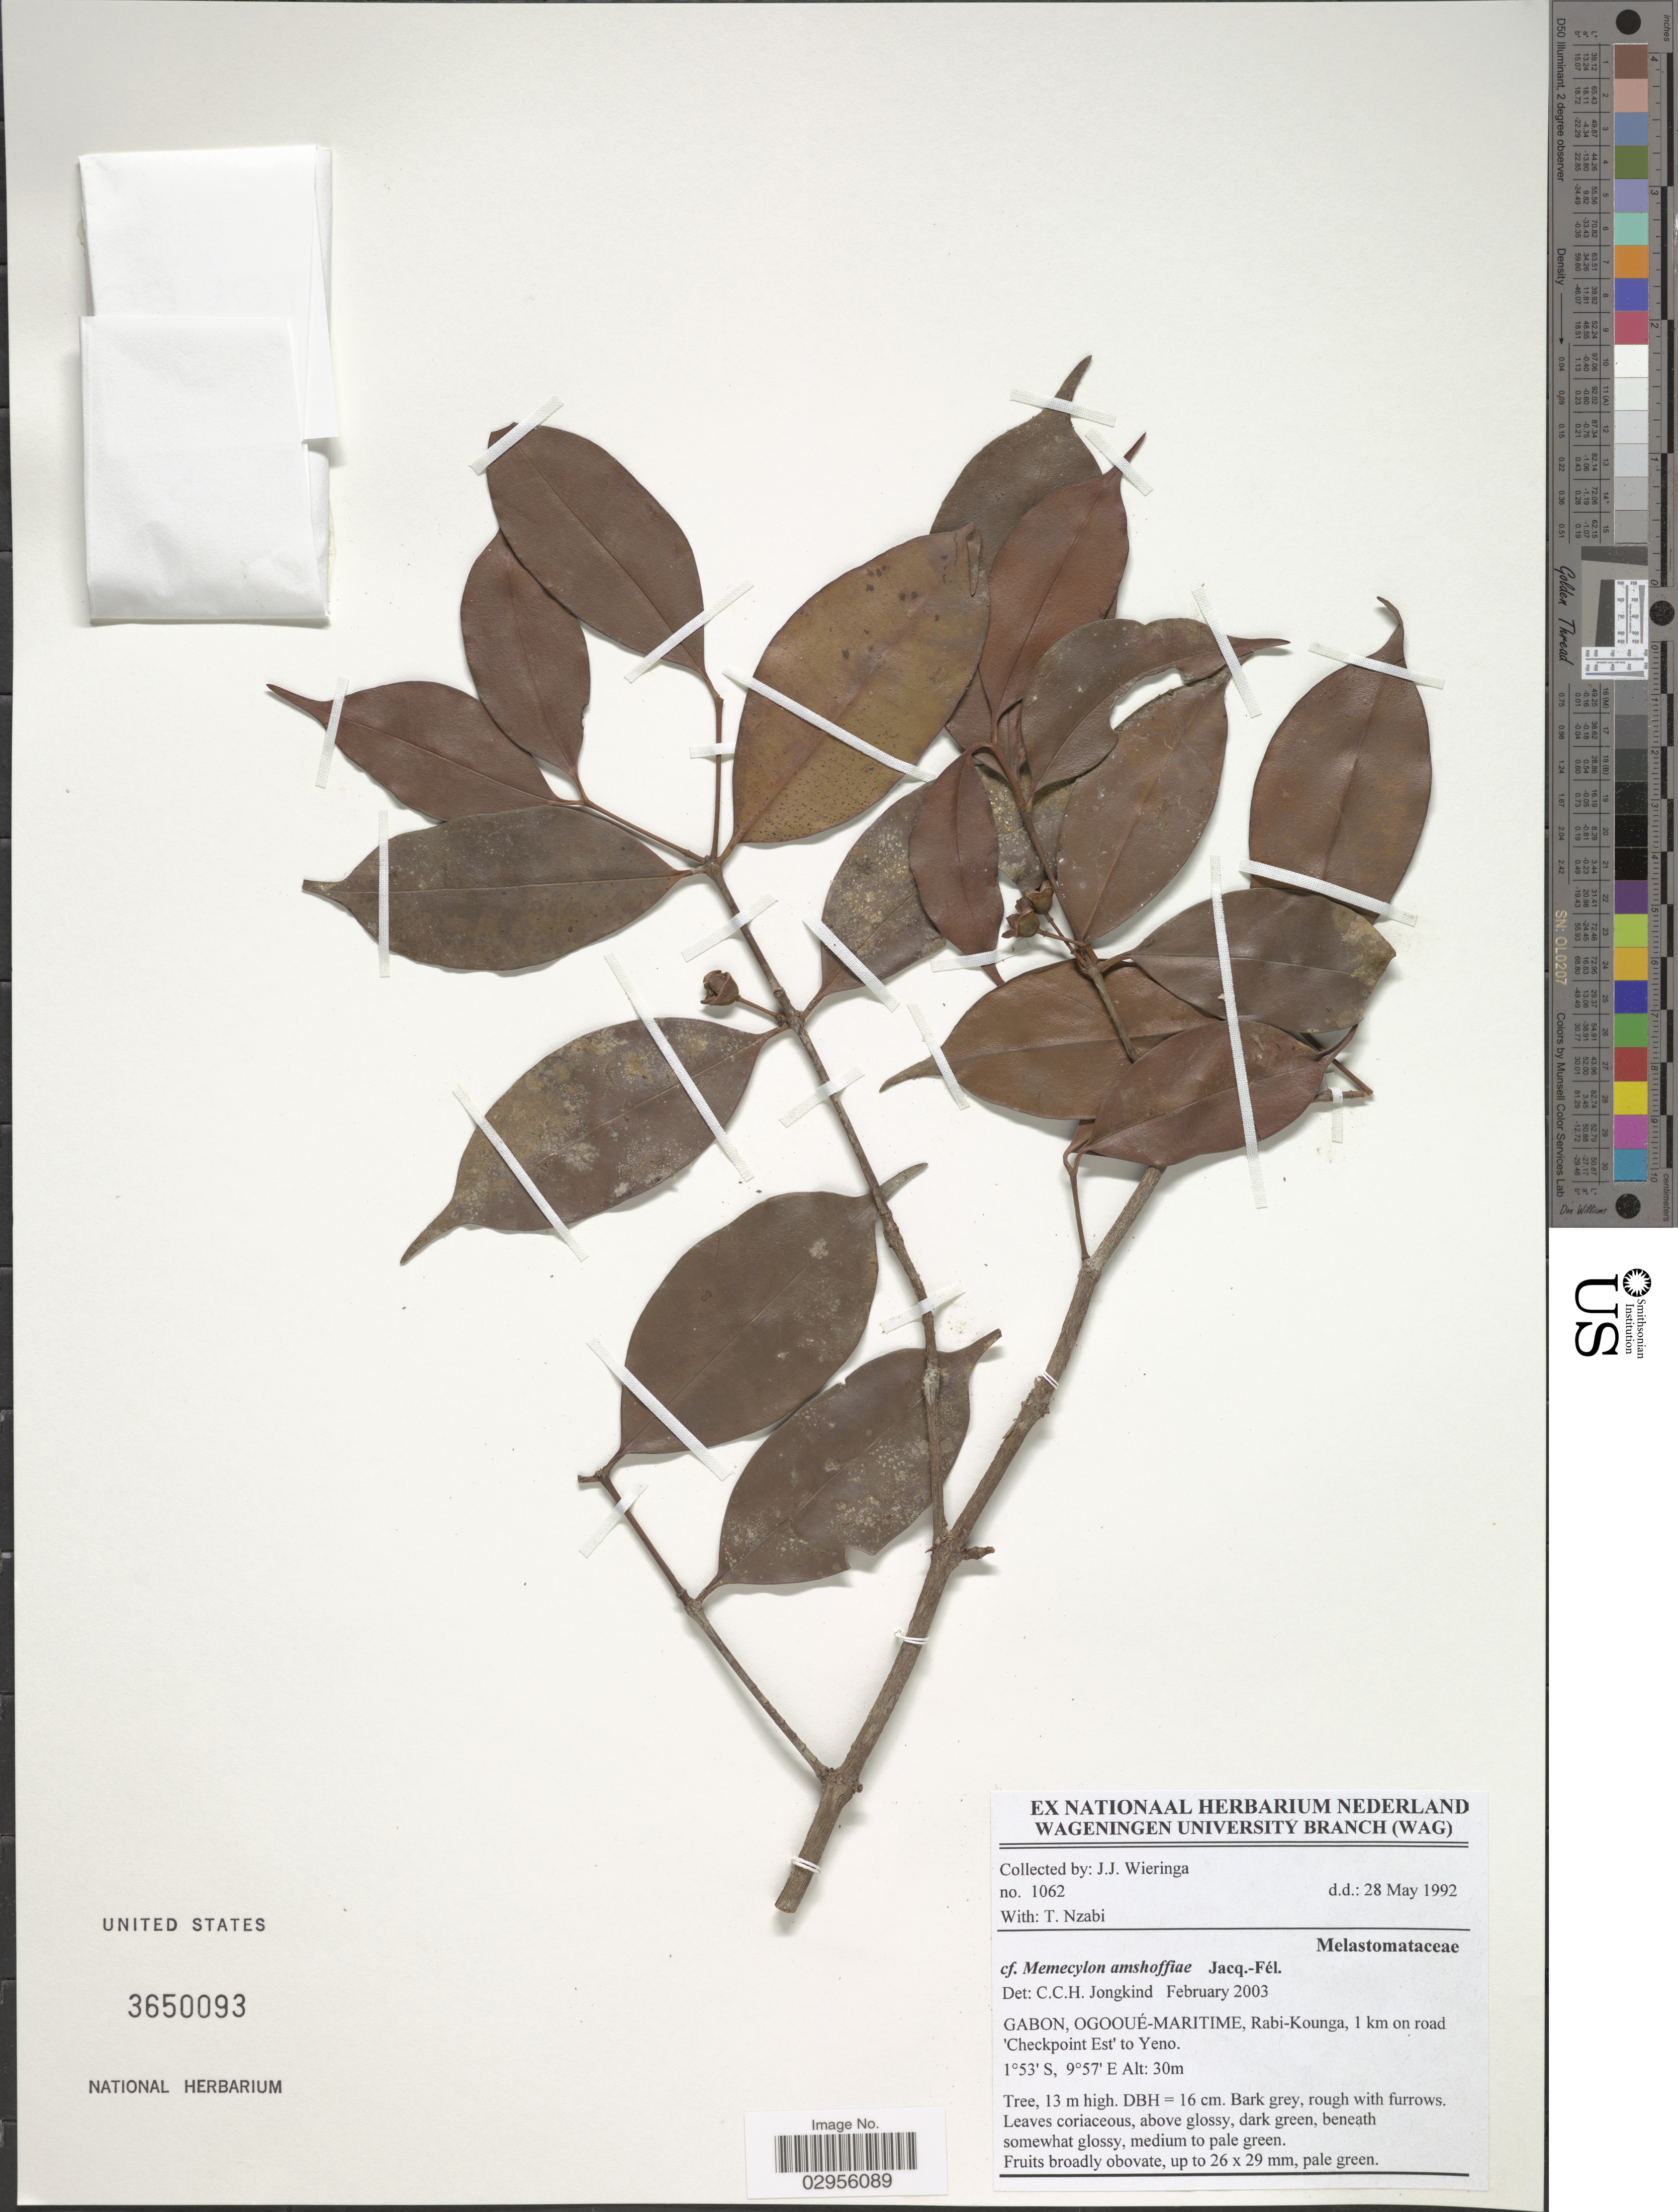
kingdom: Plantae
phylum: Tracheophyta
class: Magnoliopsida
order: Myrtales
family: Melastomataceae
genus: Memecylon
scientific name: Memecylon amshoffae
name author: Jacq.-Fél.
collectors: J. Wieringa & T. Nzabi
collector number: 1062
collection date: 1992-05-28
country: Gabon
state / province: Ogooue-Maritime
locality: Rabi-Kounga, 1 km on road 'Checkpoint Est' to Yeno.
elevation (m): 30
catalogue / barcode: US 3650093